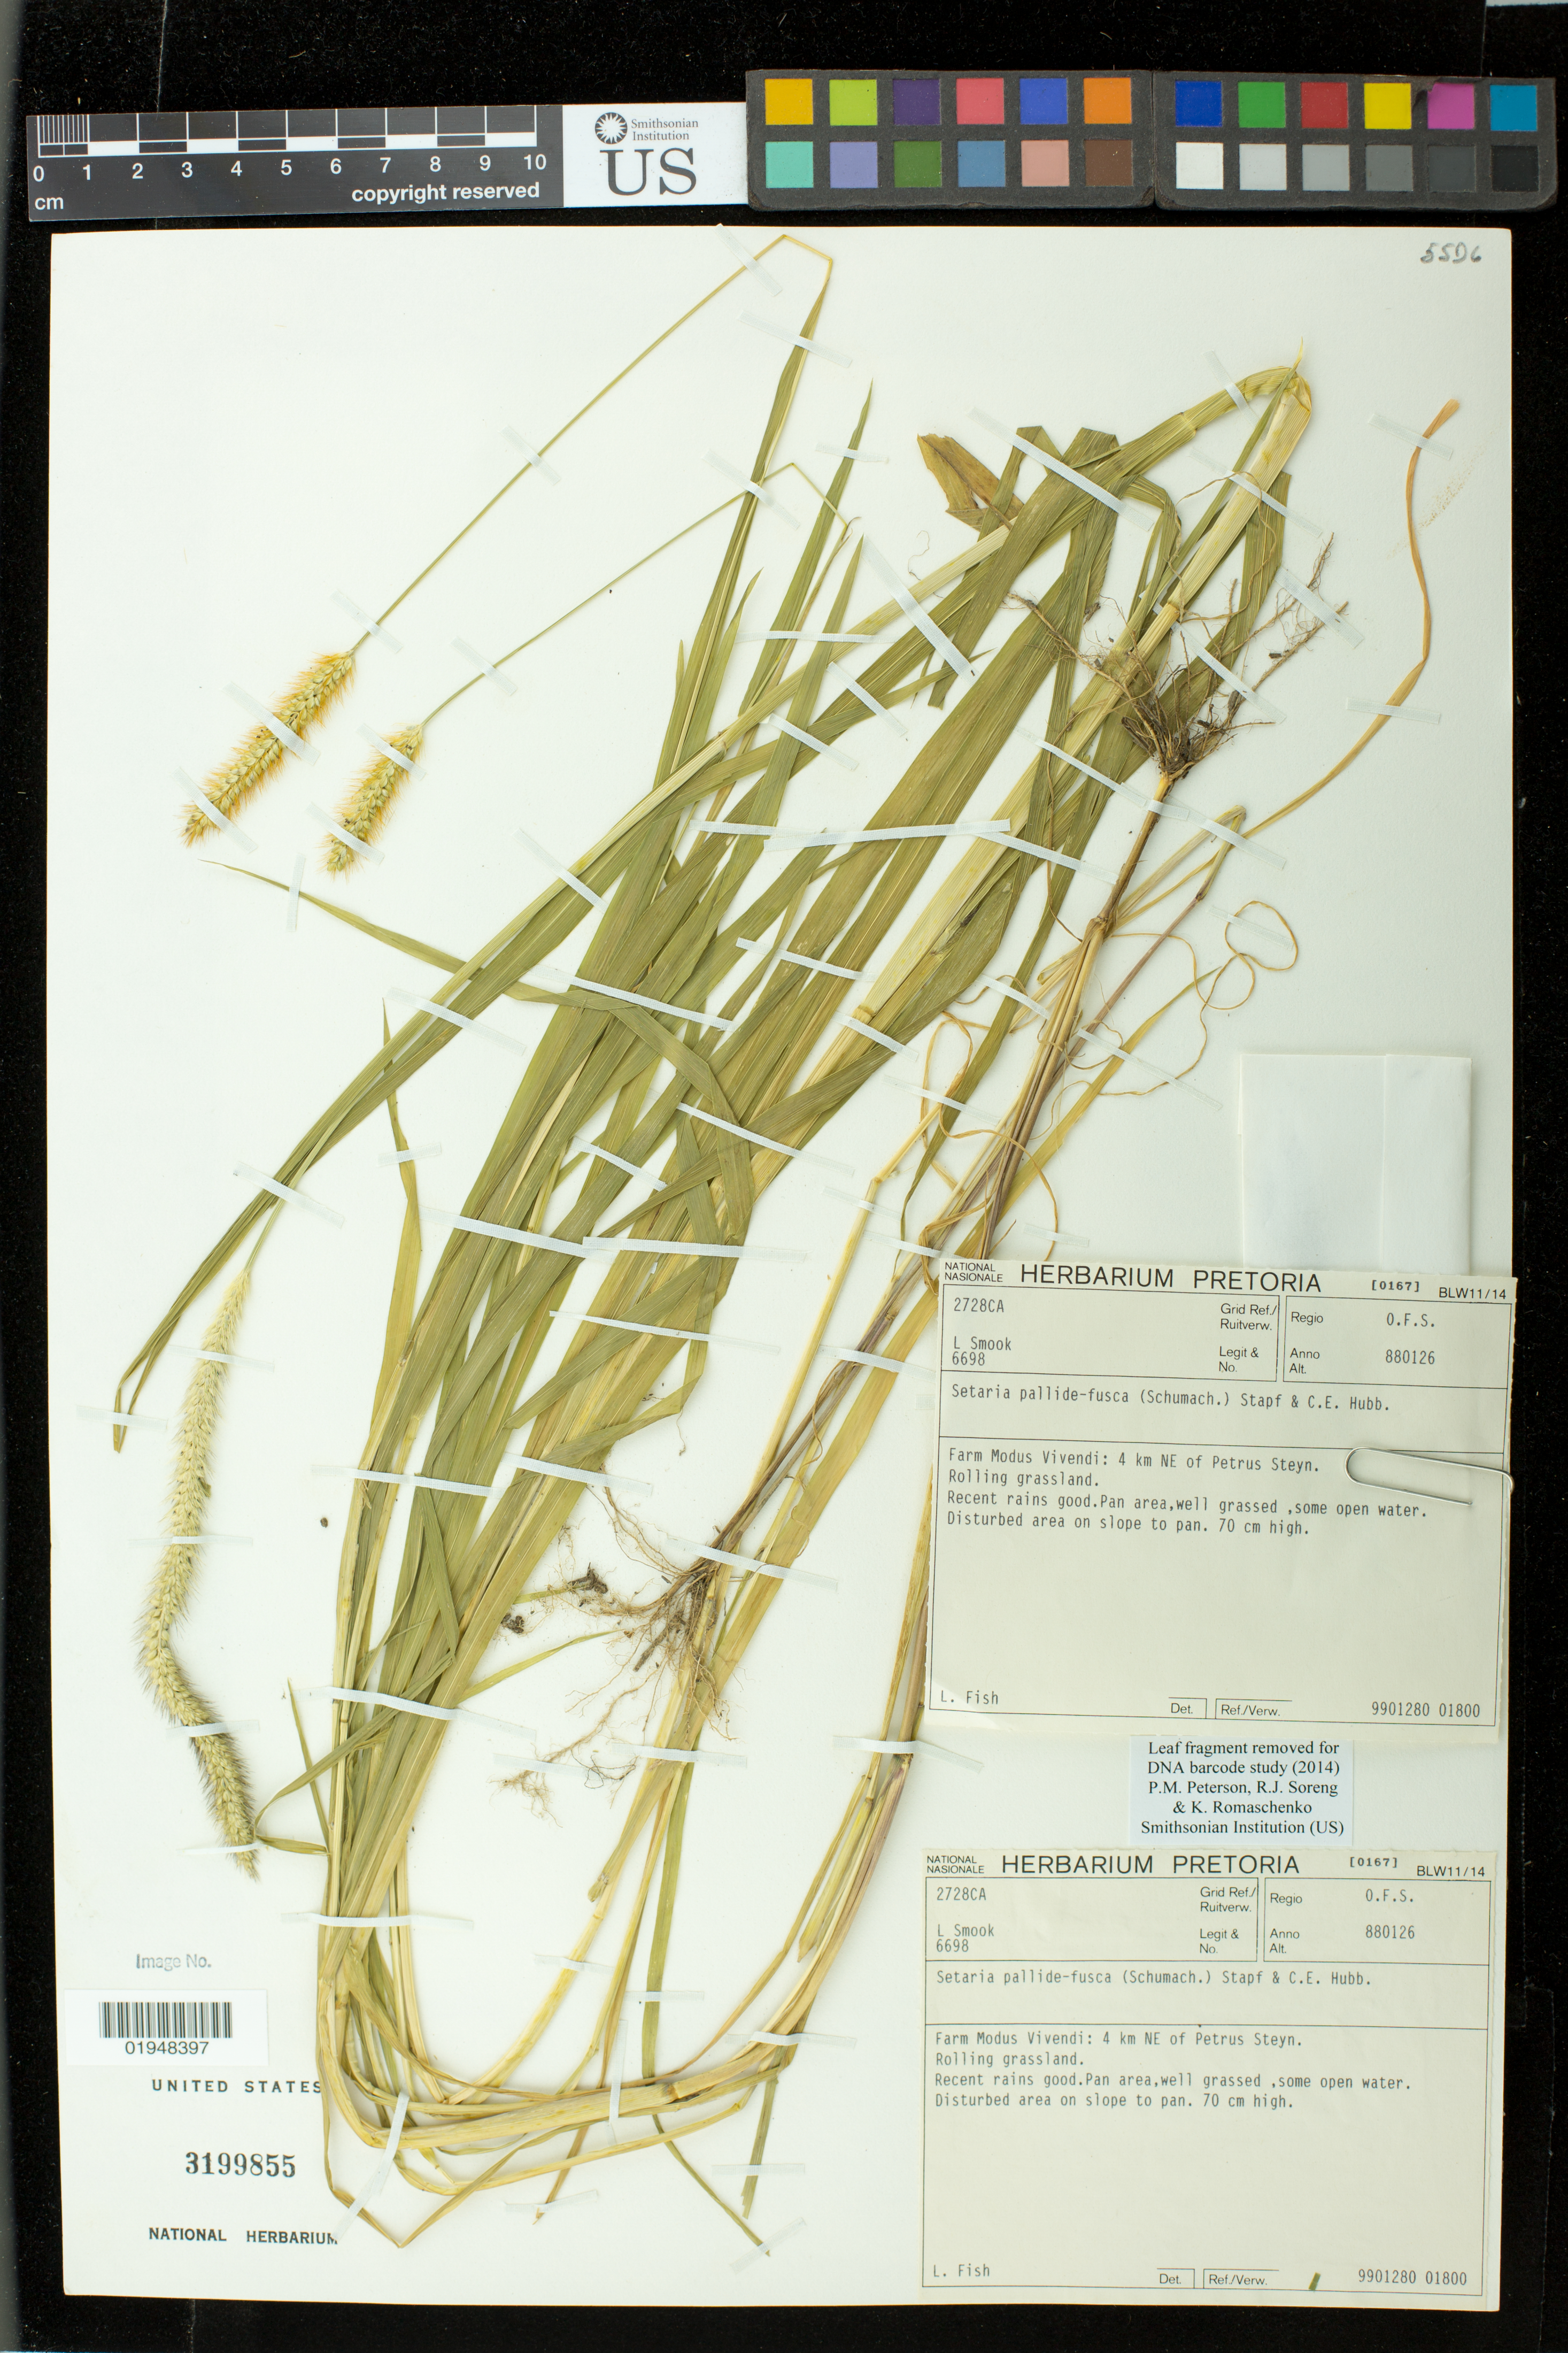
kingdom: Plantae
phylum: Tracheophyta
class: Liliopsida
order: Poales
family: Poaceae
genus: Setaria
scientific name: Setaria pallide-fusca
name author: (Schumach.) Stapf & C.E. Hubb.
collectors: L. Smook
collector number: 6698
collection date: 1988-01-26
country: South Africa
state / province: Free State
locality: Farm Modus Vivendi: 4 km NE of Petrus Steyn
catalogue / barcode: US 3199855